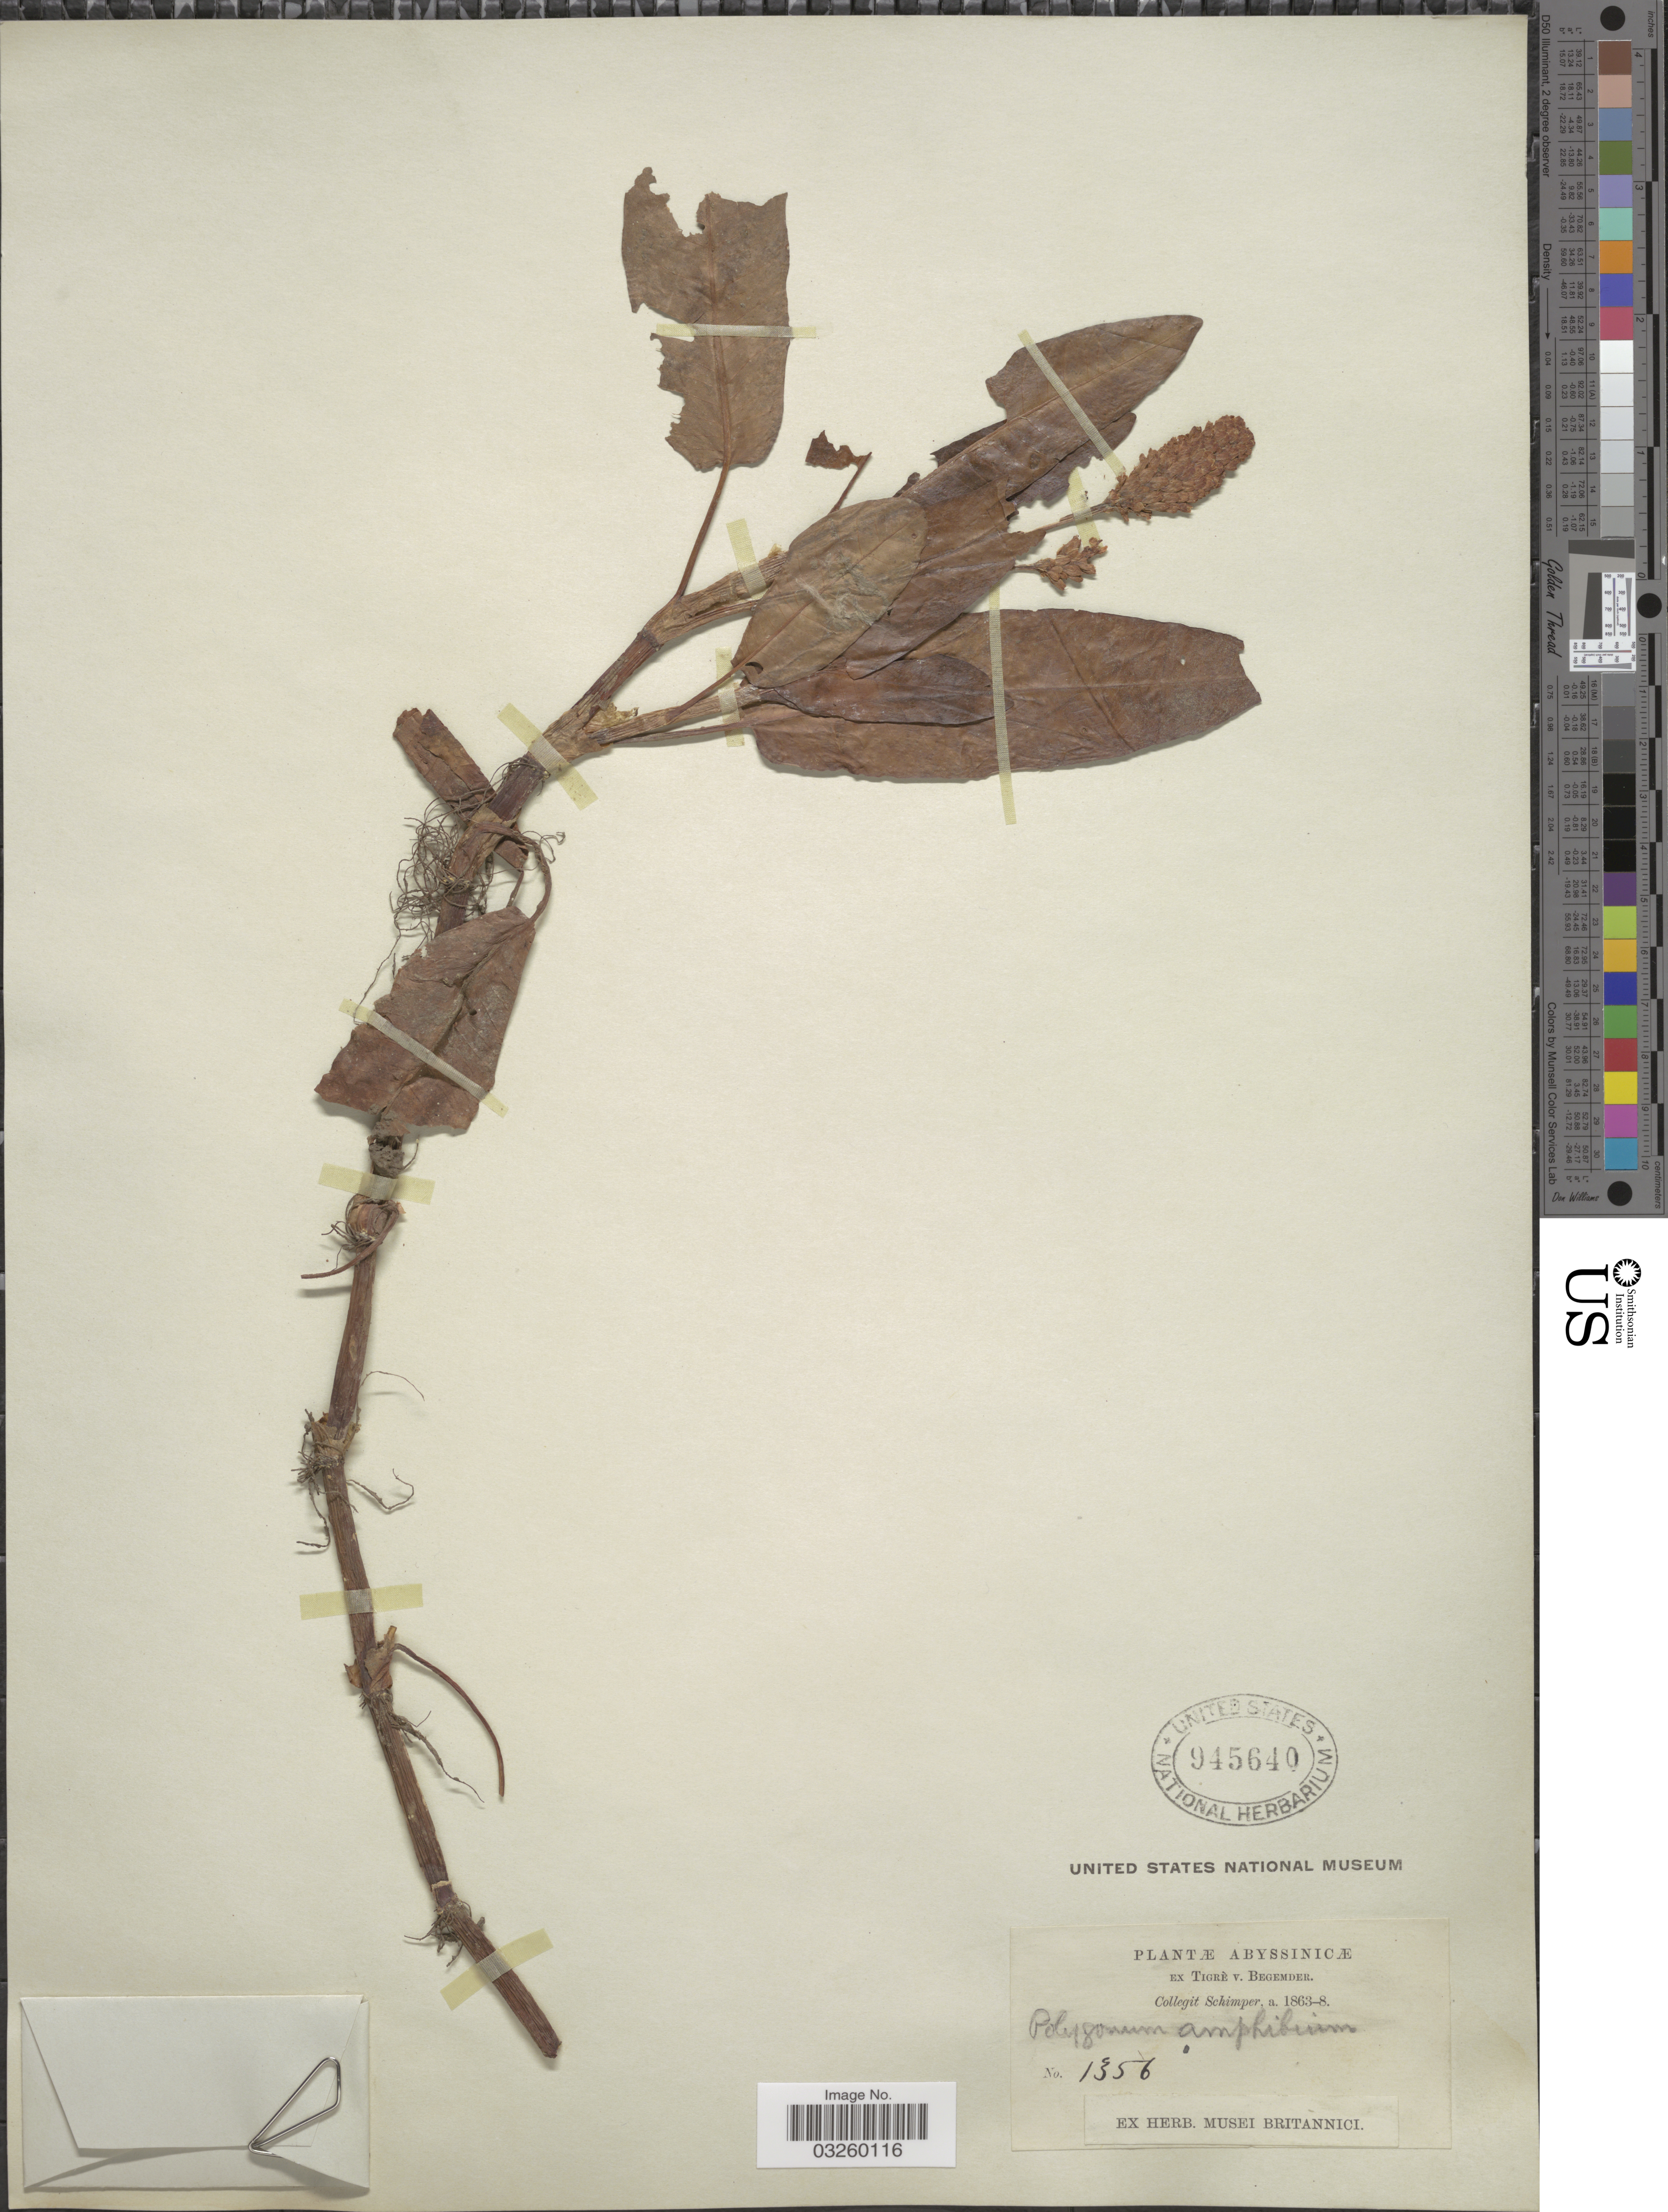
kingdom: Plantae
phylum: Tracheophyta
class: Magnoliopsida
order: Caryophyllales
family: Polygonaceae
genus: Polygonum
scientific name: Polygonum amphibium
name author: L.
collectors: -. Schimper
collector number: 1356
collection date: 1863/1868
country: Ethiopia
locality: Abyssinicæ.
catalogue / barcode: US 945640